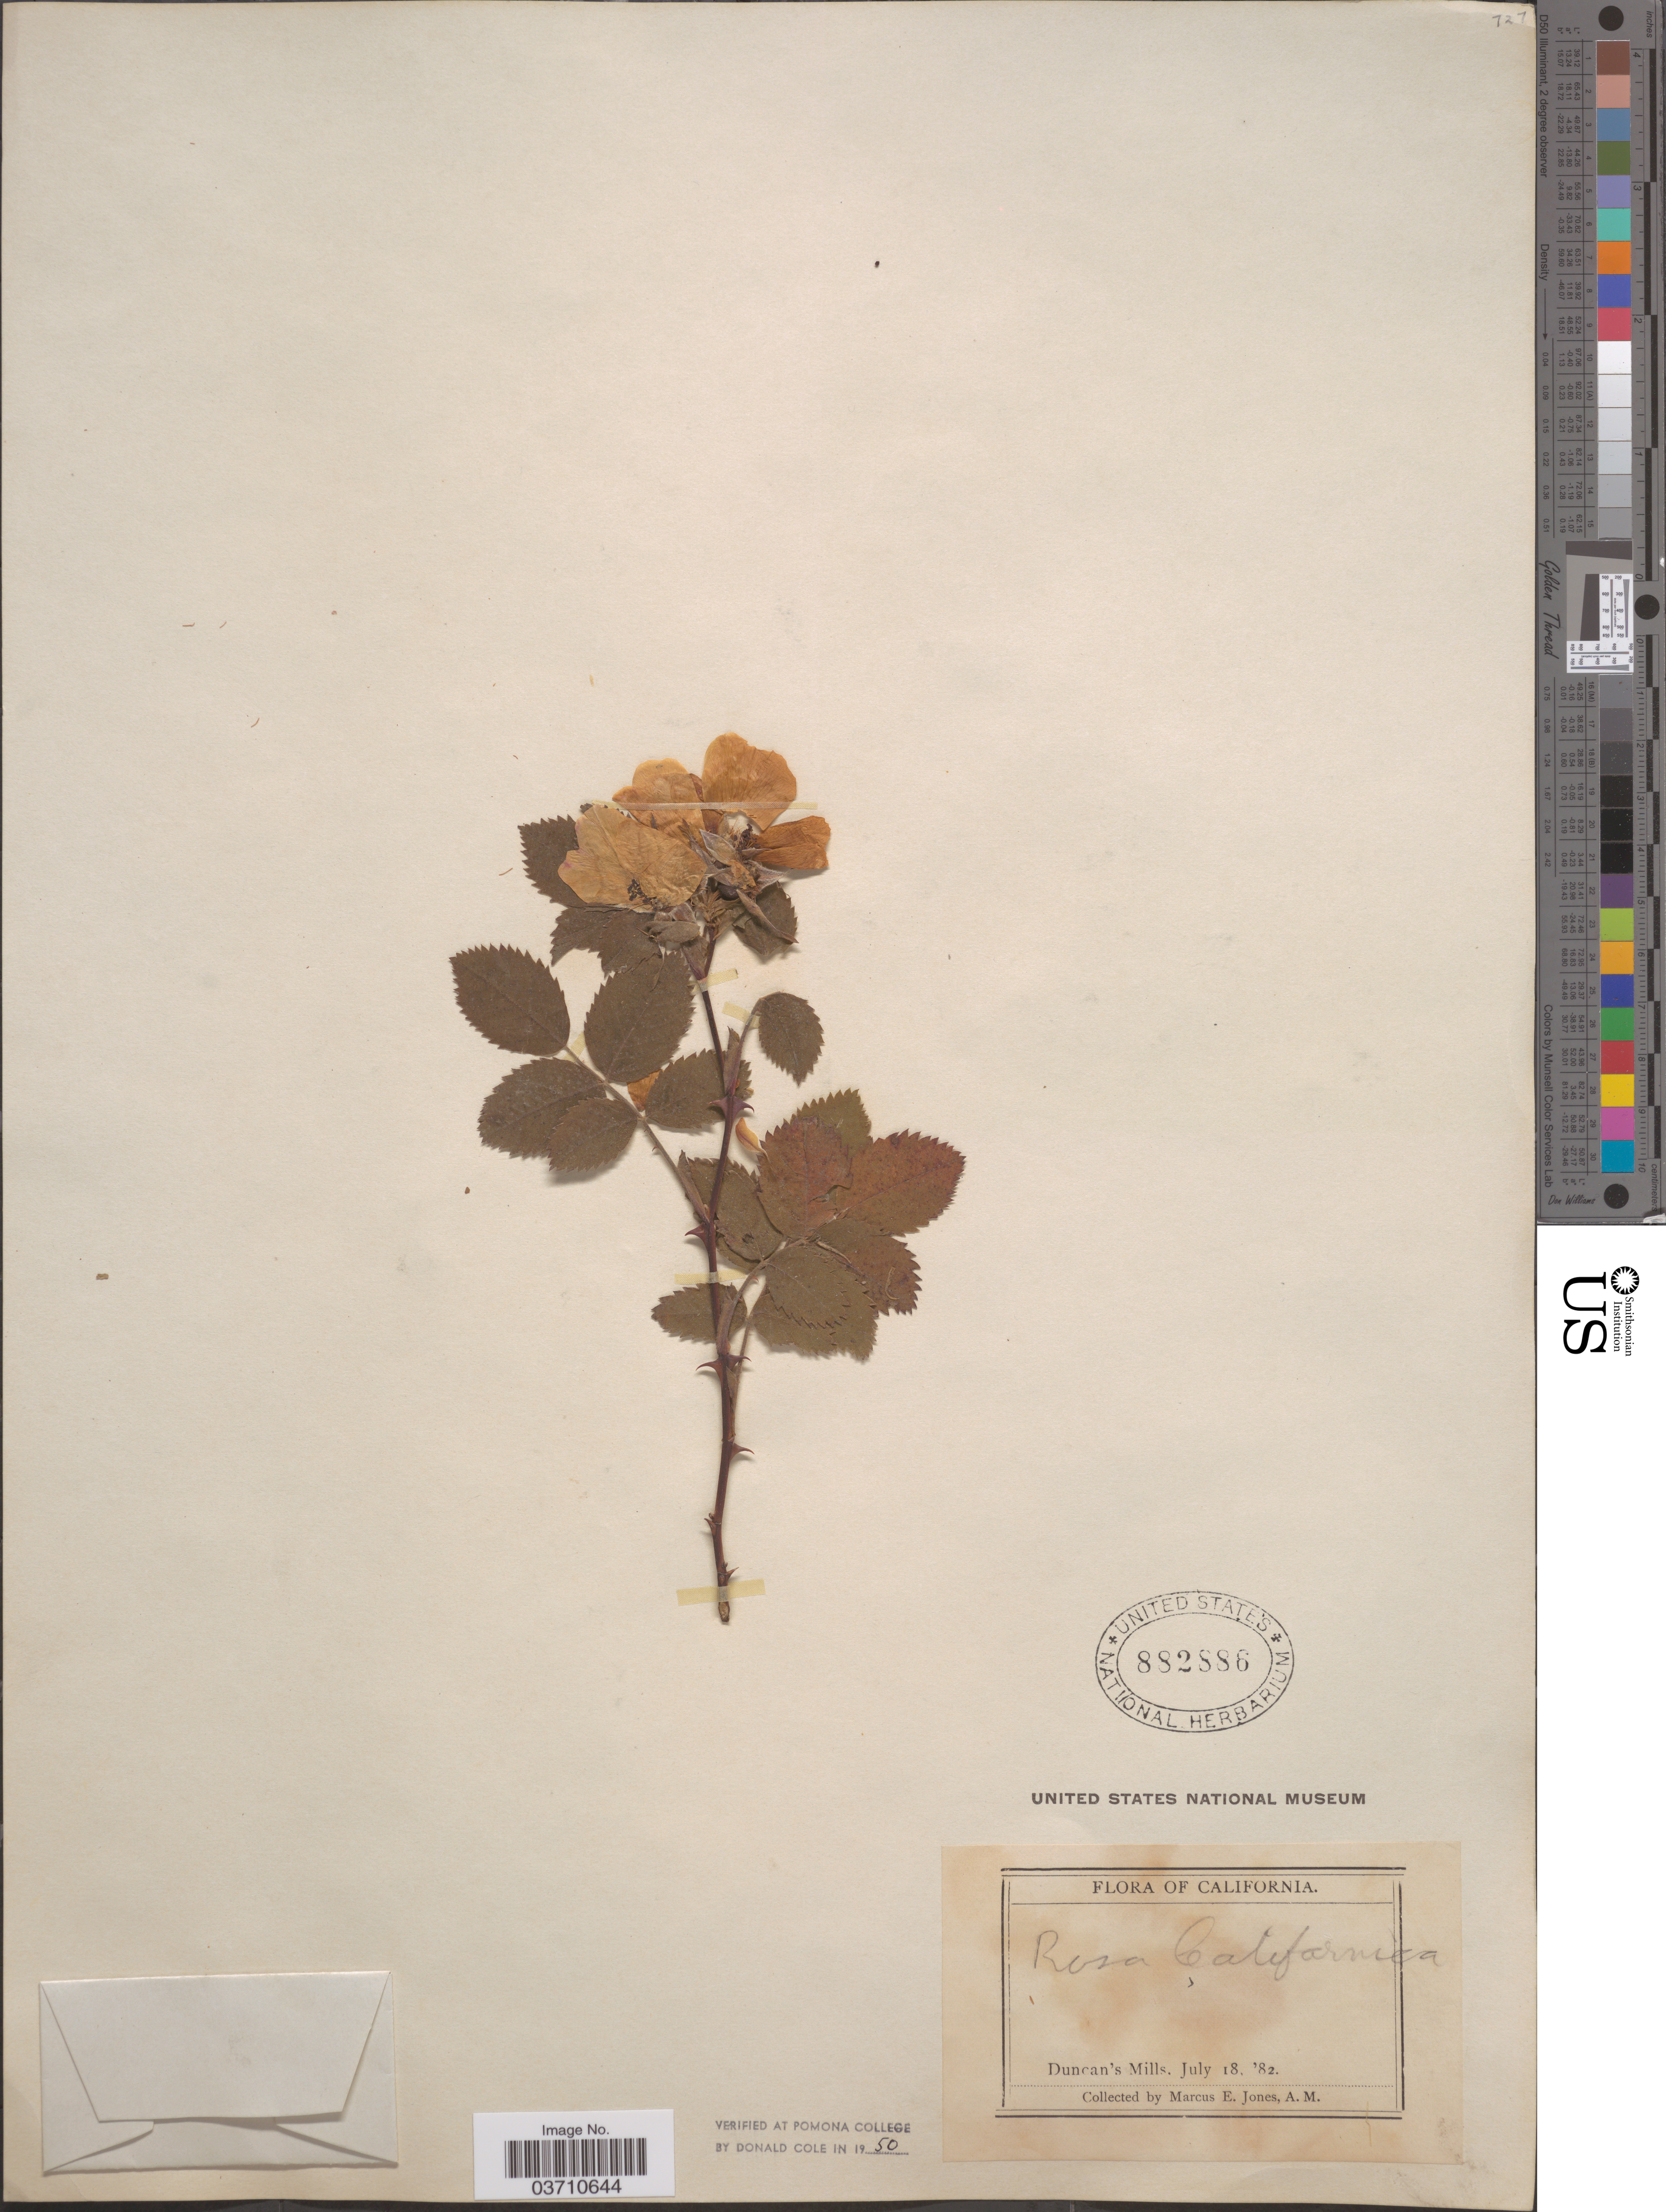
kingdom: Plantae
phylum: Tracheophyta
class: Magnoliopsida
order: Rosales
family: Rosaceae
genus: Rosa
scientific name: Rosa californica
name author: Cham. & Schltdl.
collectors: M. E. Jones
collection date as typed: Transcribed d/m/y: 18/7/82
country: United States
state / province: California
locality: Duncan's Mills.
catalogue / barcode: US 882886